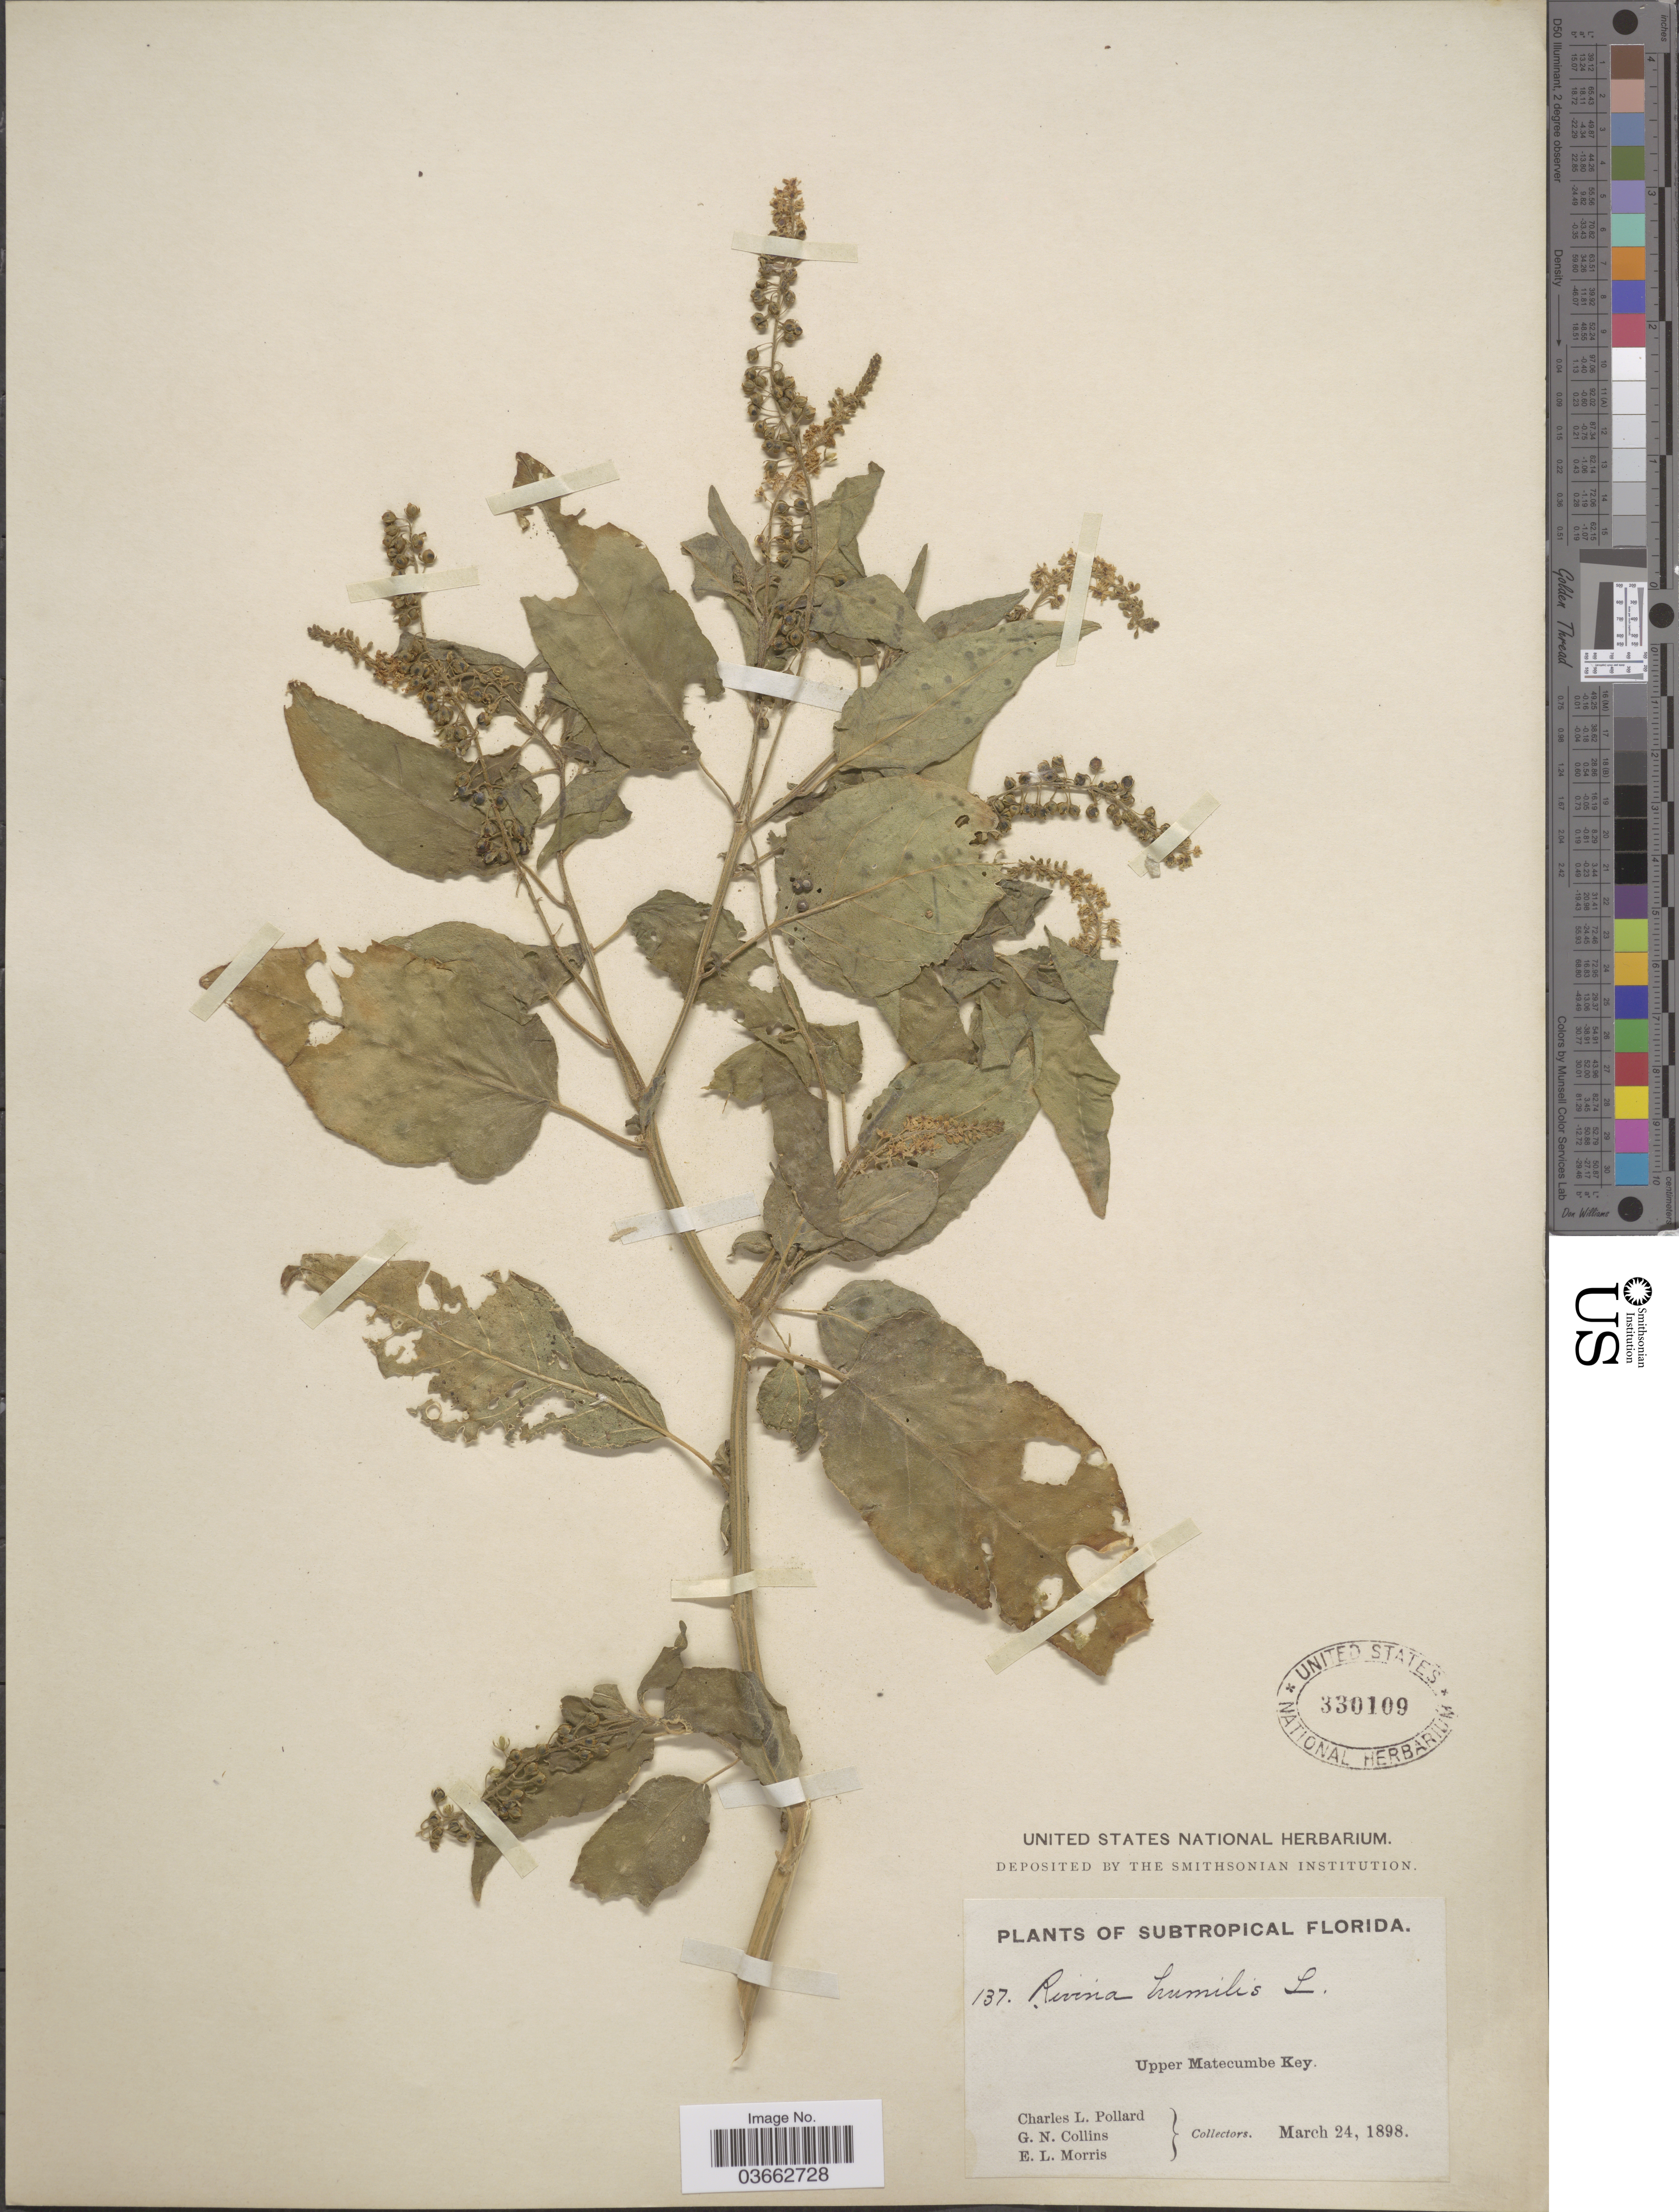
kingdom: Plantae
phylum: Tracheophyta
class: Magnoliopsida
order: Caryophyllales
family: Phytolaccaceae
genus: Rivina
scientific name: Rivina humilis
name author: L.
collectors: C. L. Pollard, G. Collins & E. Morris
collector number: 137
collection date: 1898-03-24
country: United States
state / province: Florida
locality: Subtropical Florida. Upper Matecumbe Key.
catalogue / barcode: US 330109